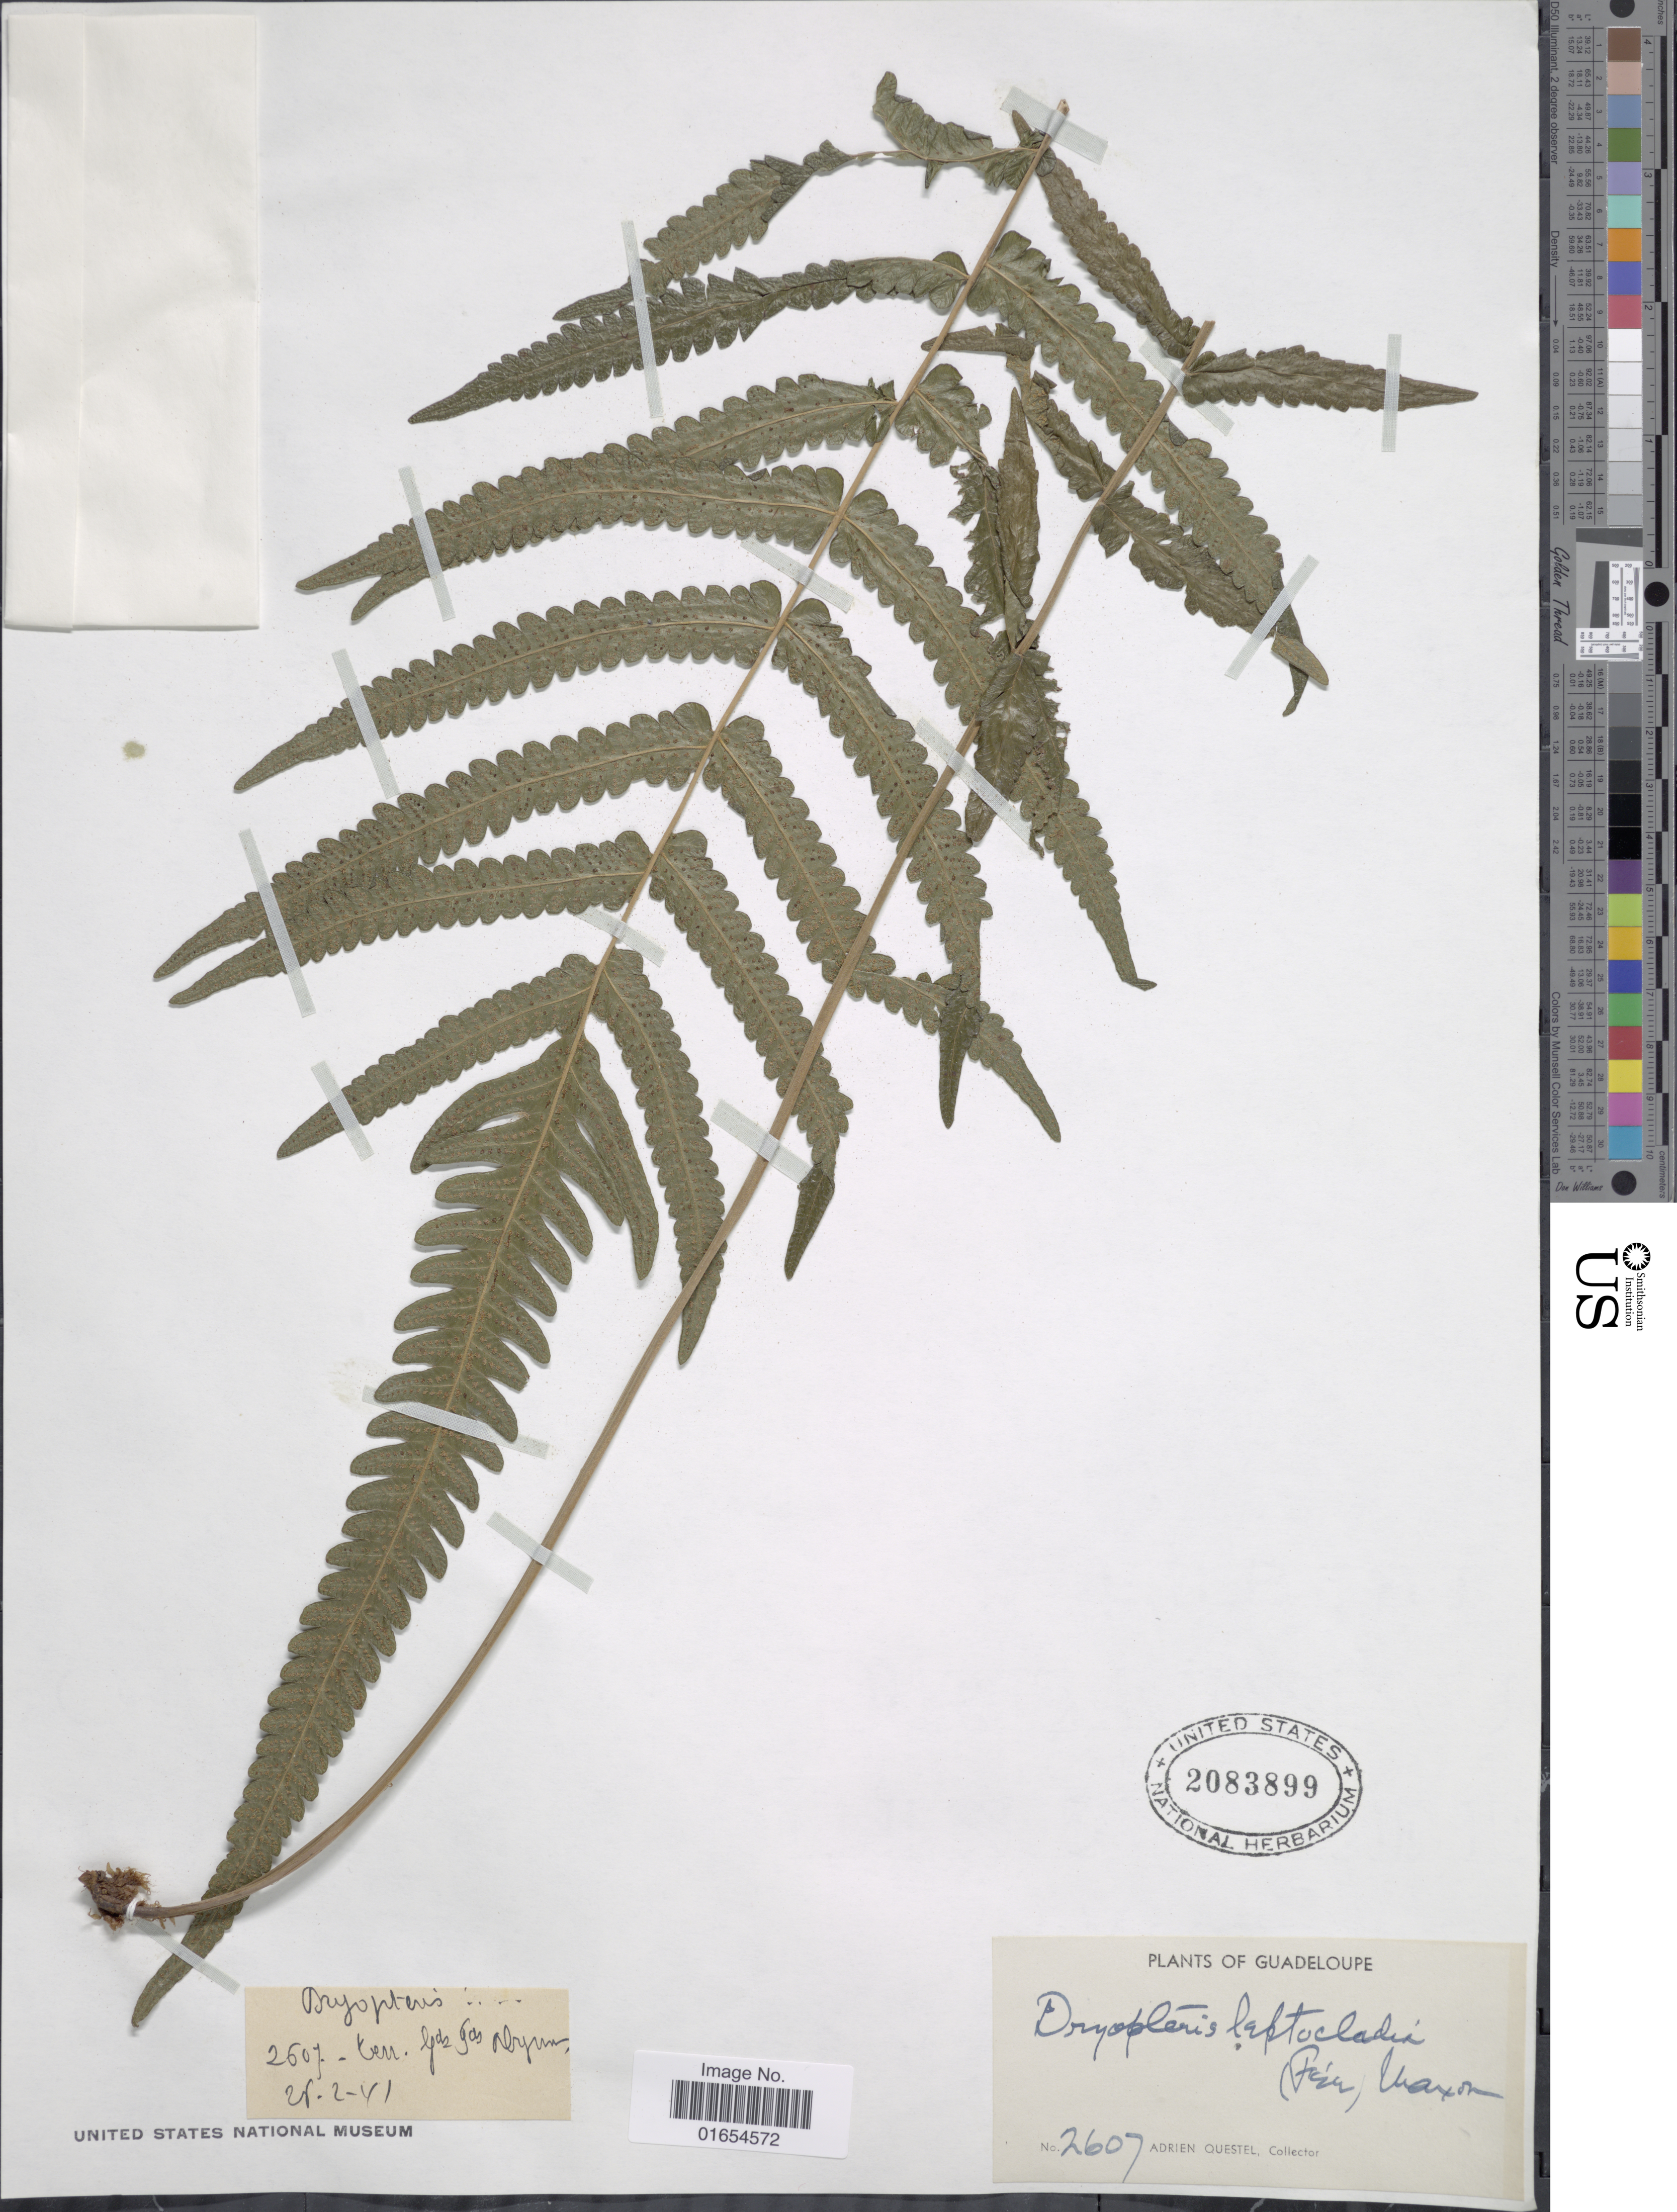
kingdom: Plantae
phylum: Tracheophyta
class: Polypodiopsida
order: Polypodiales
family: Thelypteridaceae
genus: Goniopteris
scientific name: Goniopteris leptocladia (Fée) comb. nov., ined 2015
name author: (Fée)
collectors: A. Questel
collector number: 2607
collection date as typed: Transcribed d/m/y: 28/2/41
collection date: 1941-02-28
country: Guadeloupe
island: Leeward Is.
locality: Les Abymes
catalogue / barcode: US 2083899